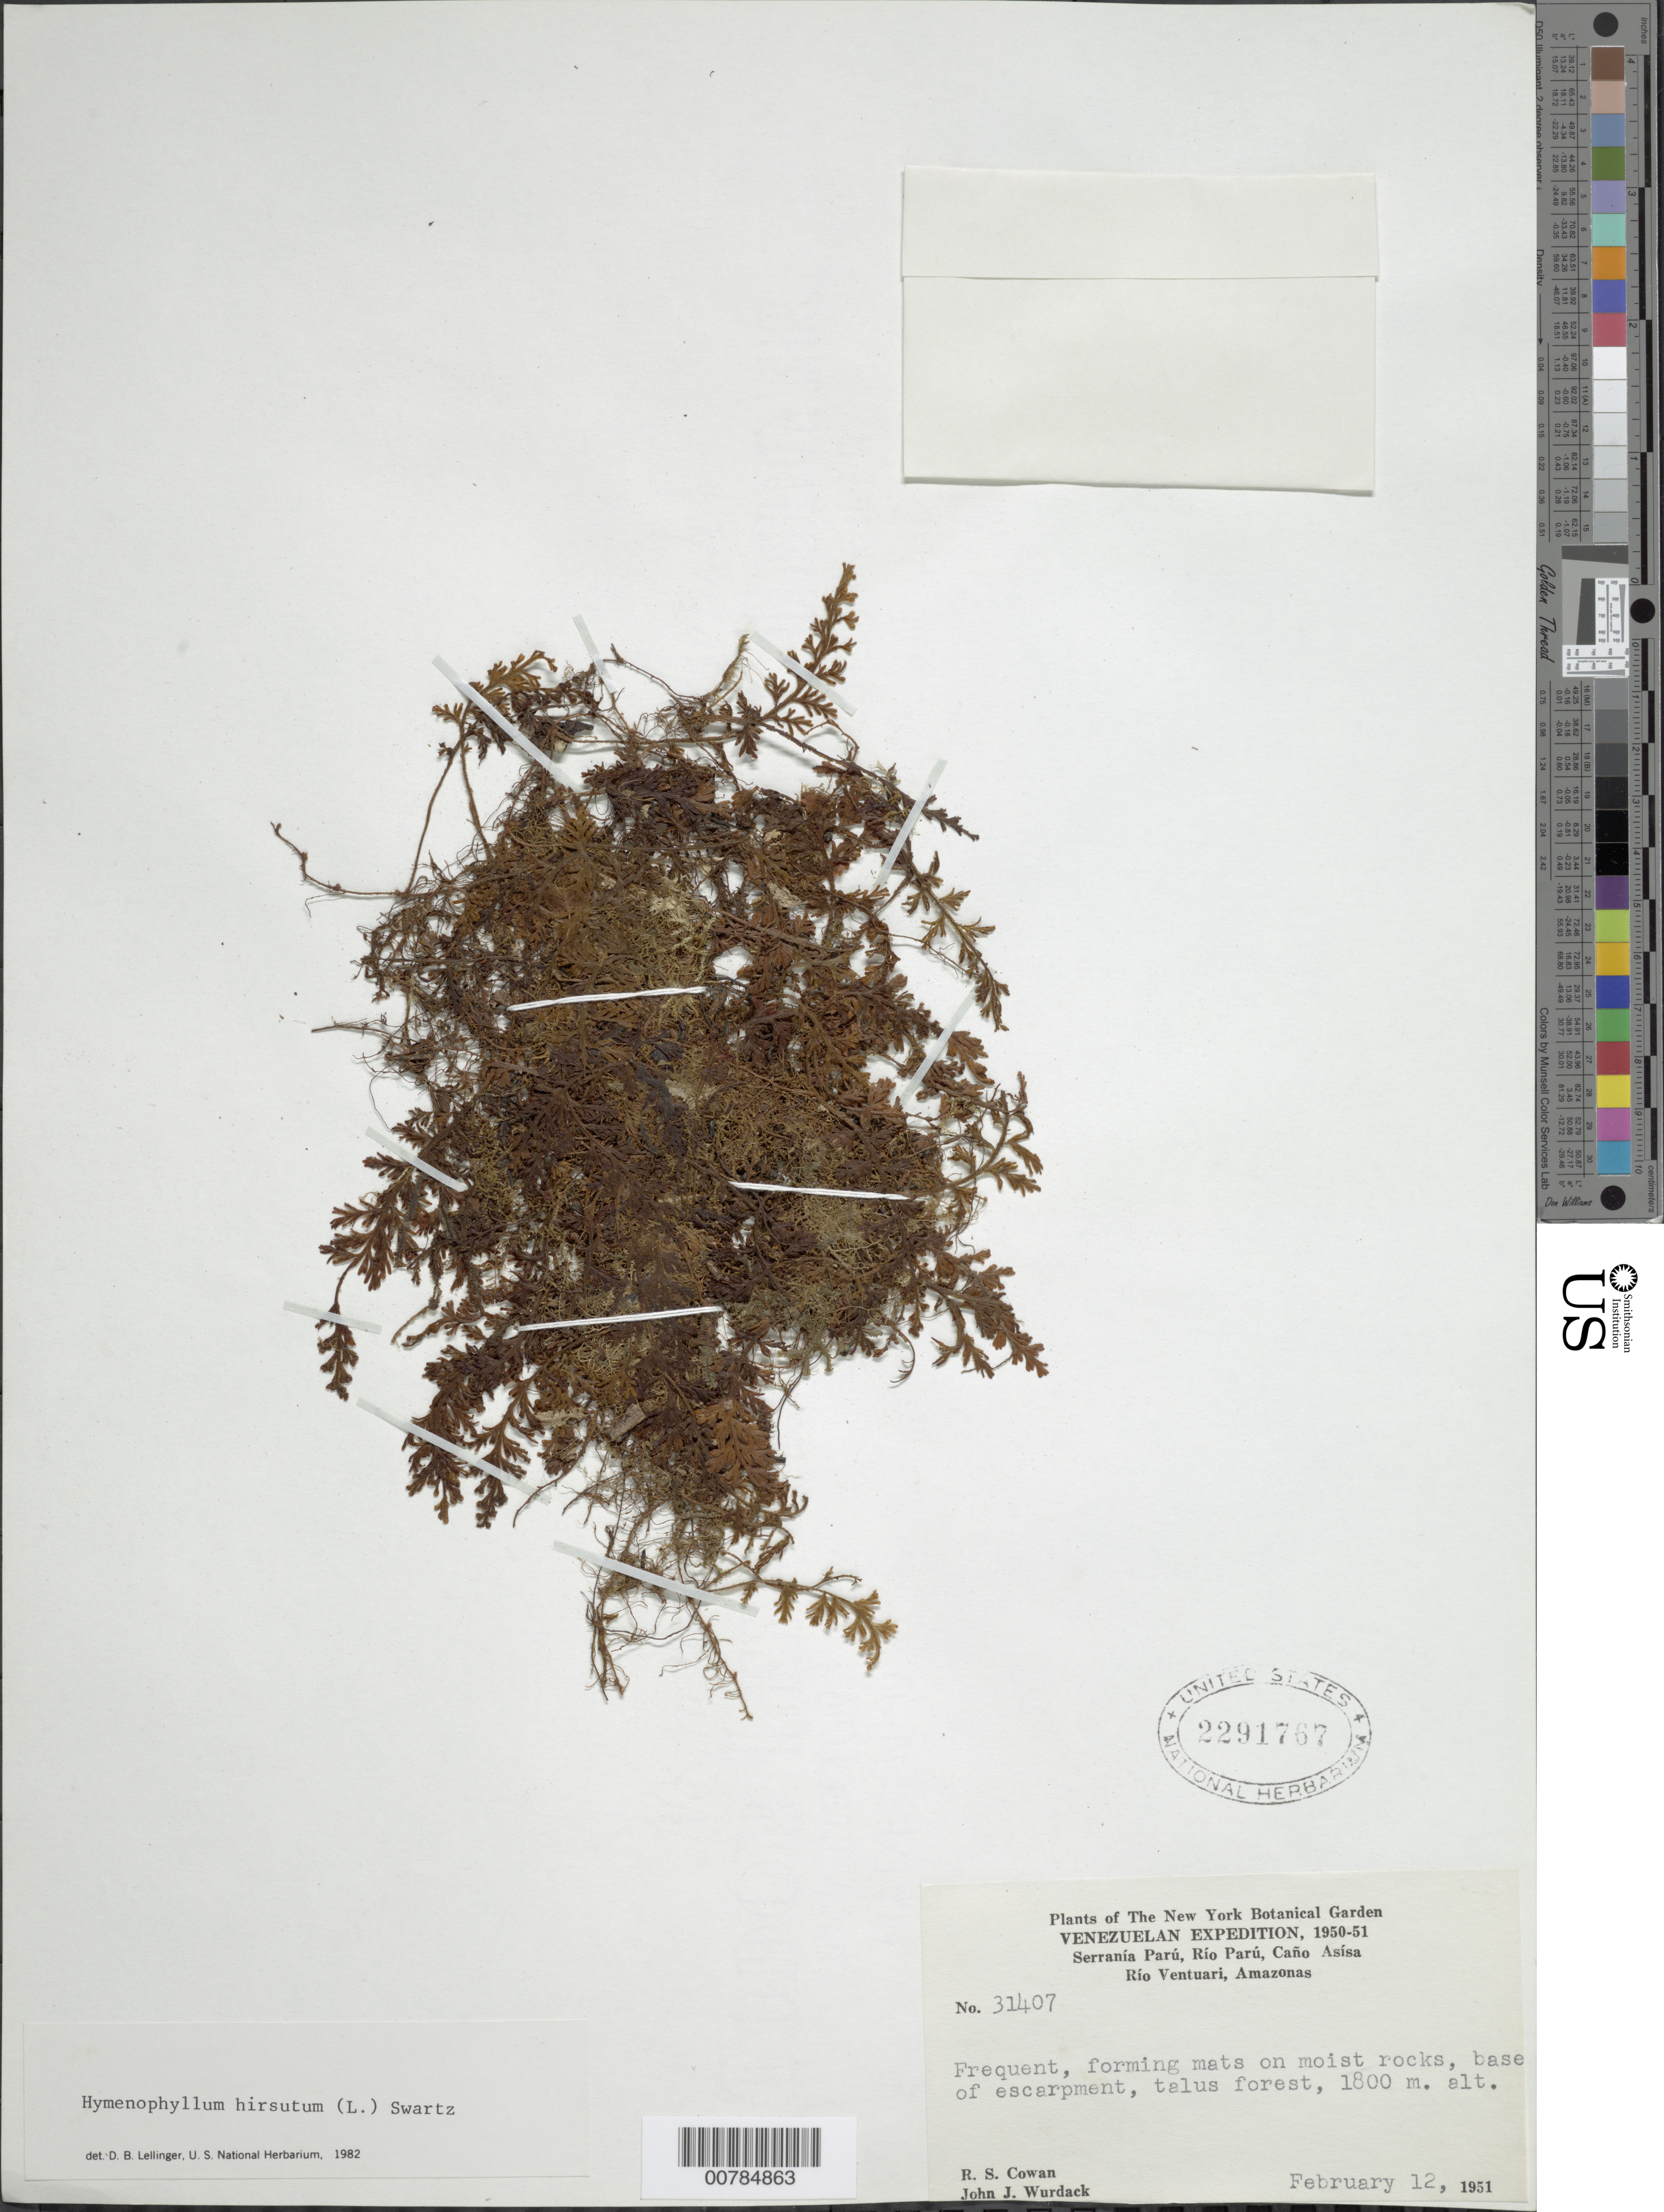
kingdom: Plantae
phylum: Tracheophyta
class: Polypodiopsida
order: Hymenophyllales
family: Hymenophyllaceae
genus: Hymenophyllum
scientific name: Hymenophyllum hirsutum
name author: (L.) Sw.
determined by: Lellinger, David B., (BOT), Smithsonian Institution - National Museum of Natural History (UNITED STATES)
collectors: R. S. Cowan & J. J. Wurdack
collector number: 31407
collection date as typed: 12-Feb-51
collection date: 1951-02-12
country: Venezuela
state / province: Amazonas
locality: Serranía Parú, Río Parú, Caño Asísa, base of escarpment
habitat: Talus forest; on moist rocks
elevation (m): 1800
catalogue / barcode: US 2291767